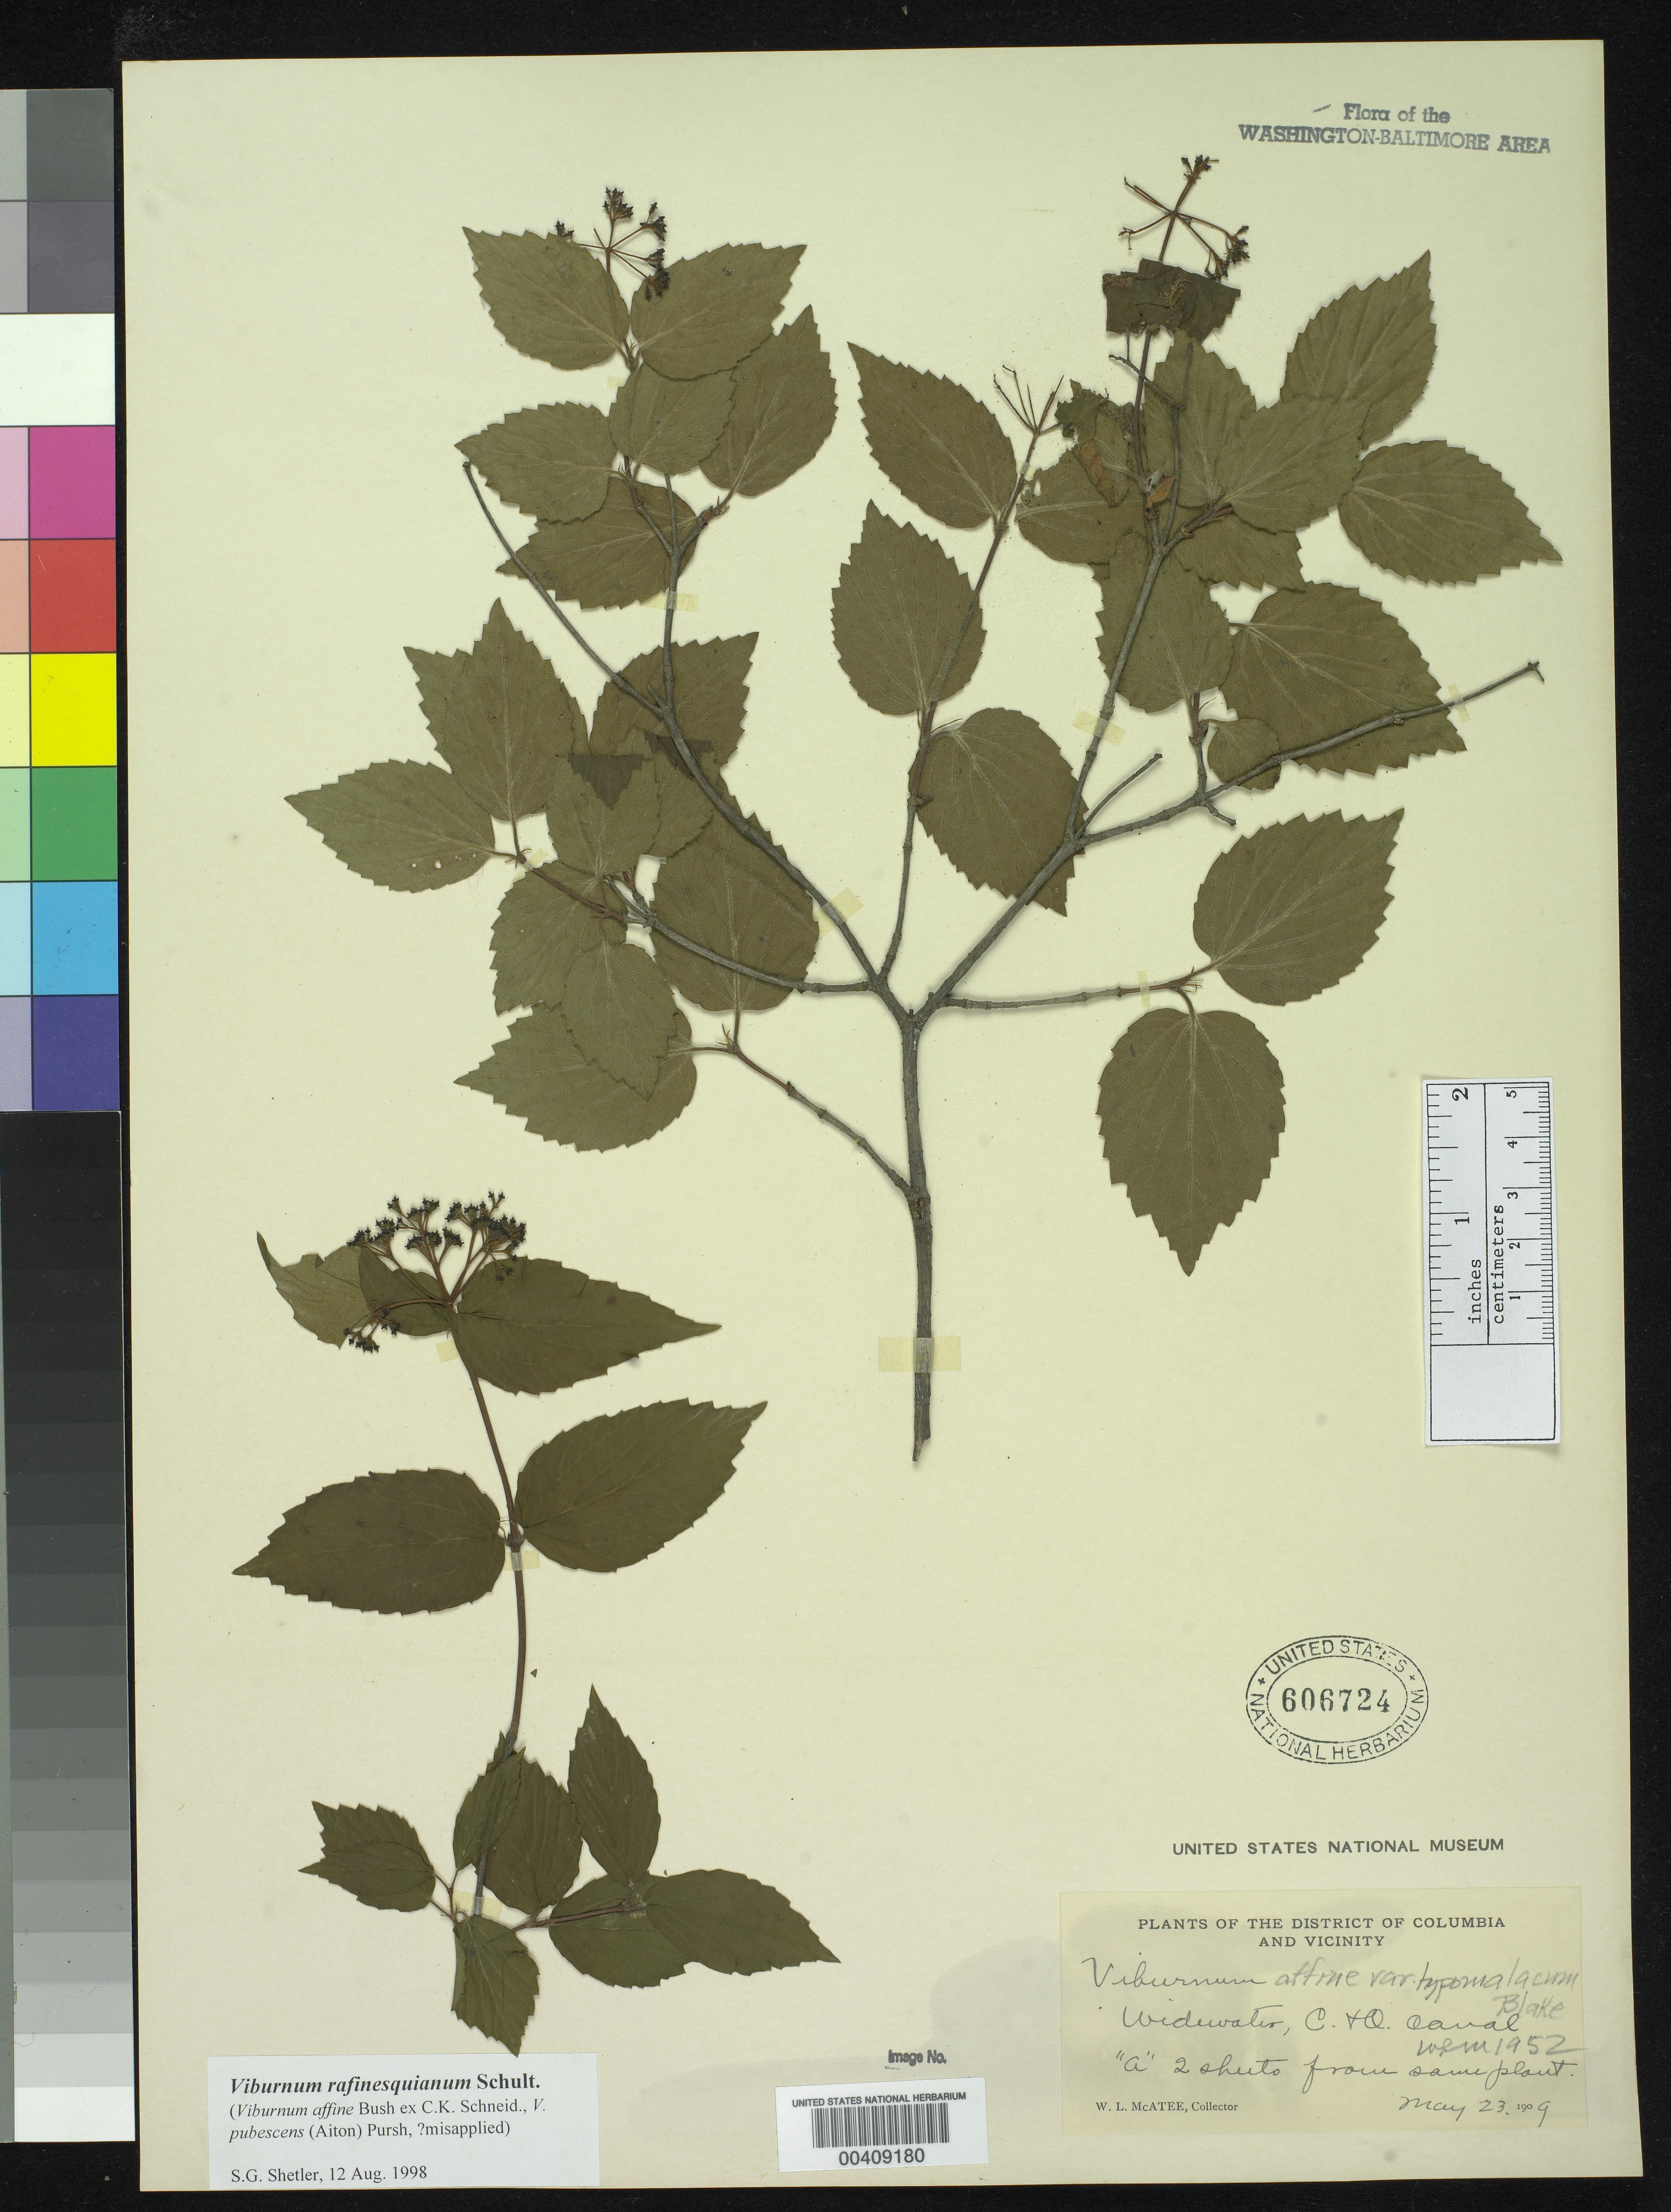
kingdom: Plantae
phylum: Tracheophyta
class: Magnoliopsida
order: Dipsacales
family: Viburnaceae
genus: Viburnum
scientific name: Viburnum rafinesqueanum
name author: Schult.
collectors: W. McAtee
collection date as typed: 23 May 1909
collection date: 1909-05-23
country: United States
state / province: Maryland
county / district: Montgomery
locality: Widewater, C. & O. Canal C. & O. Canal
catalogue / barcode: US 606724